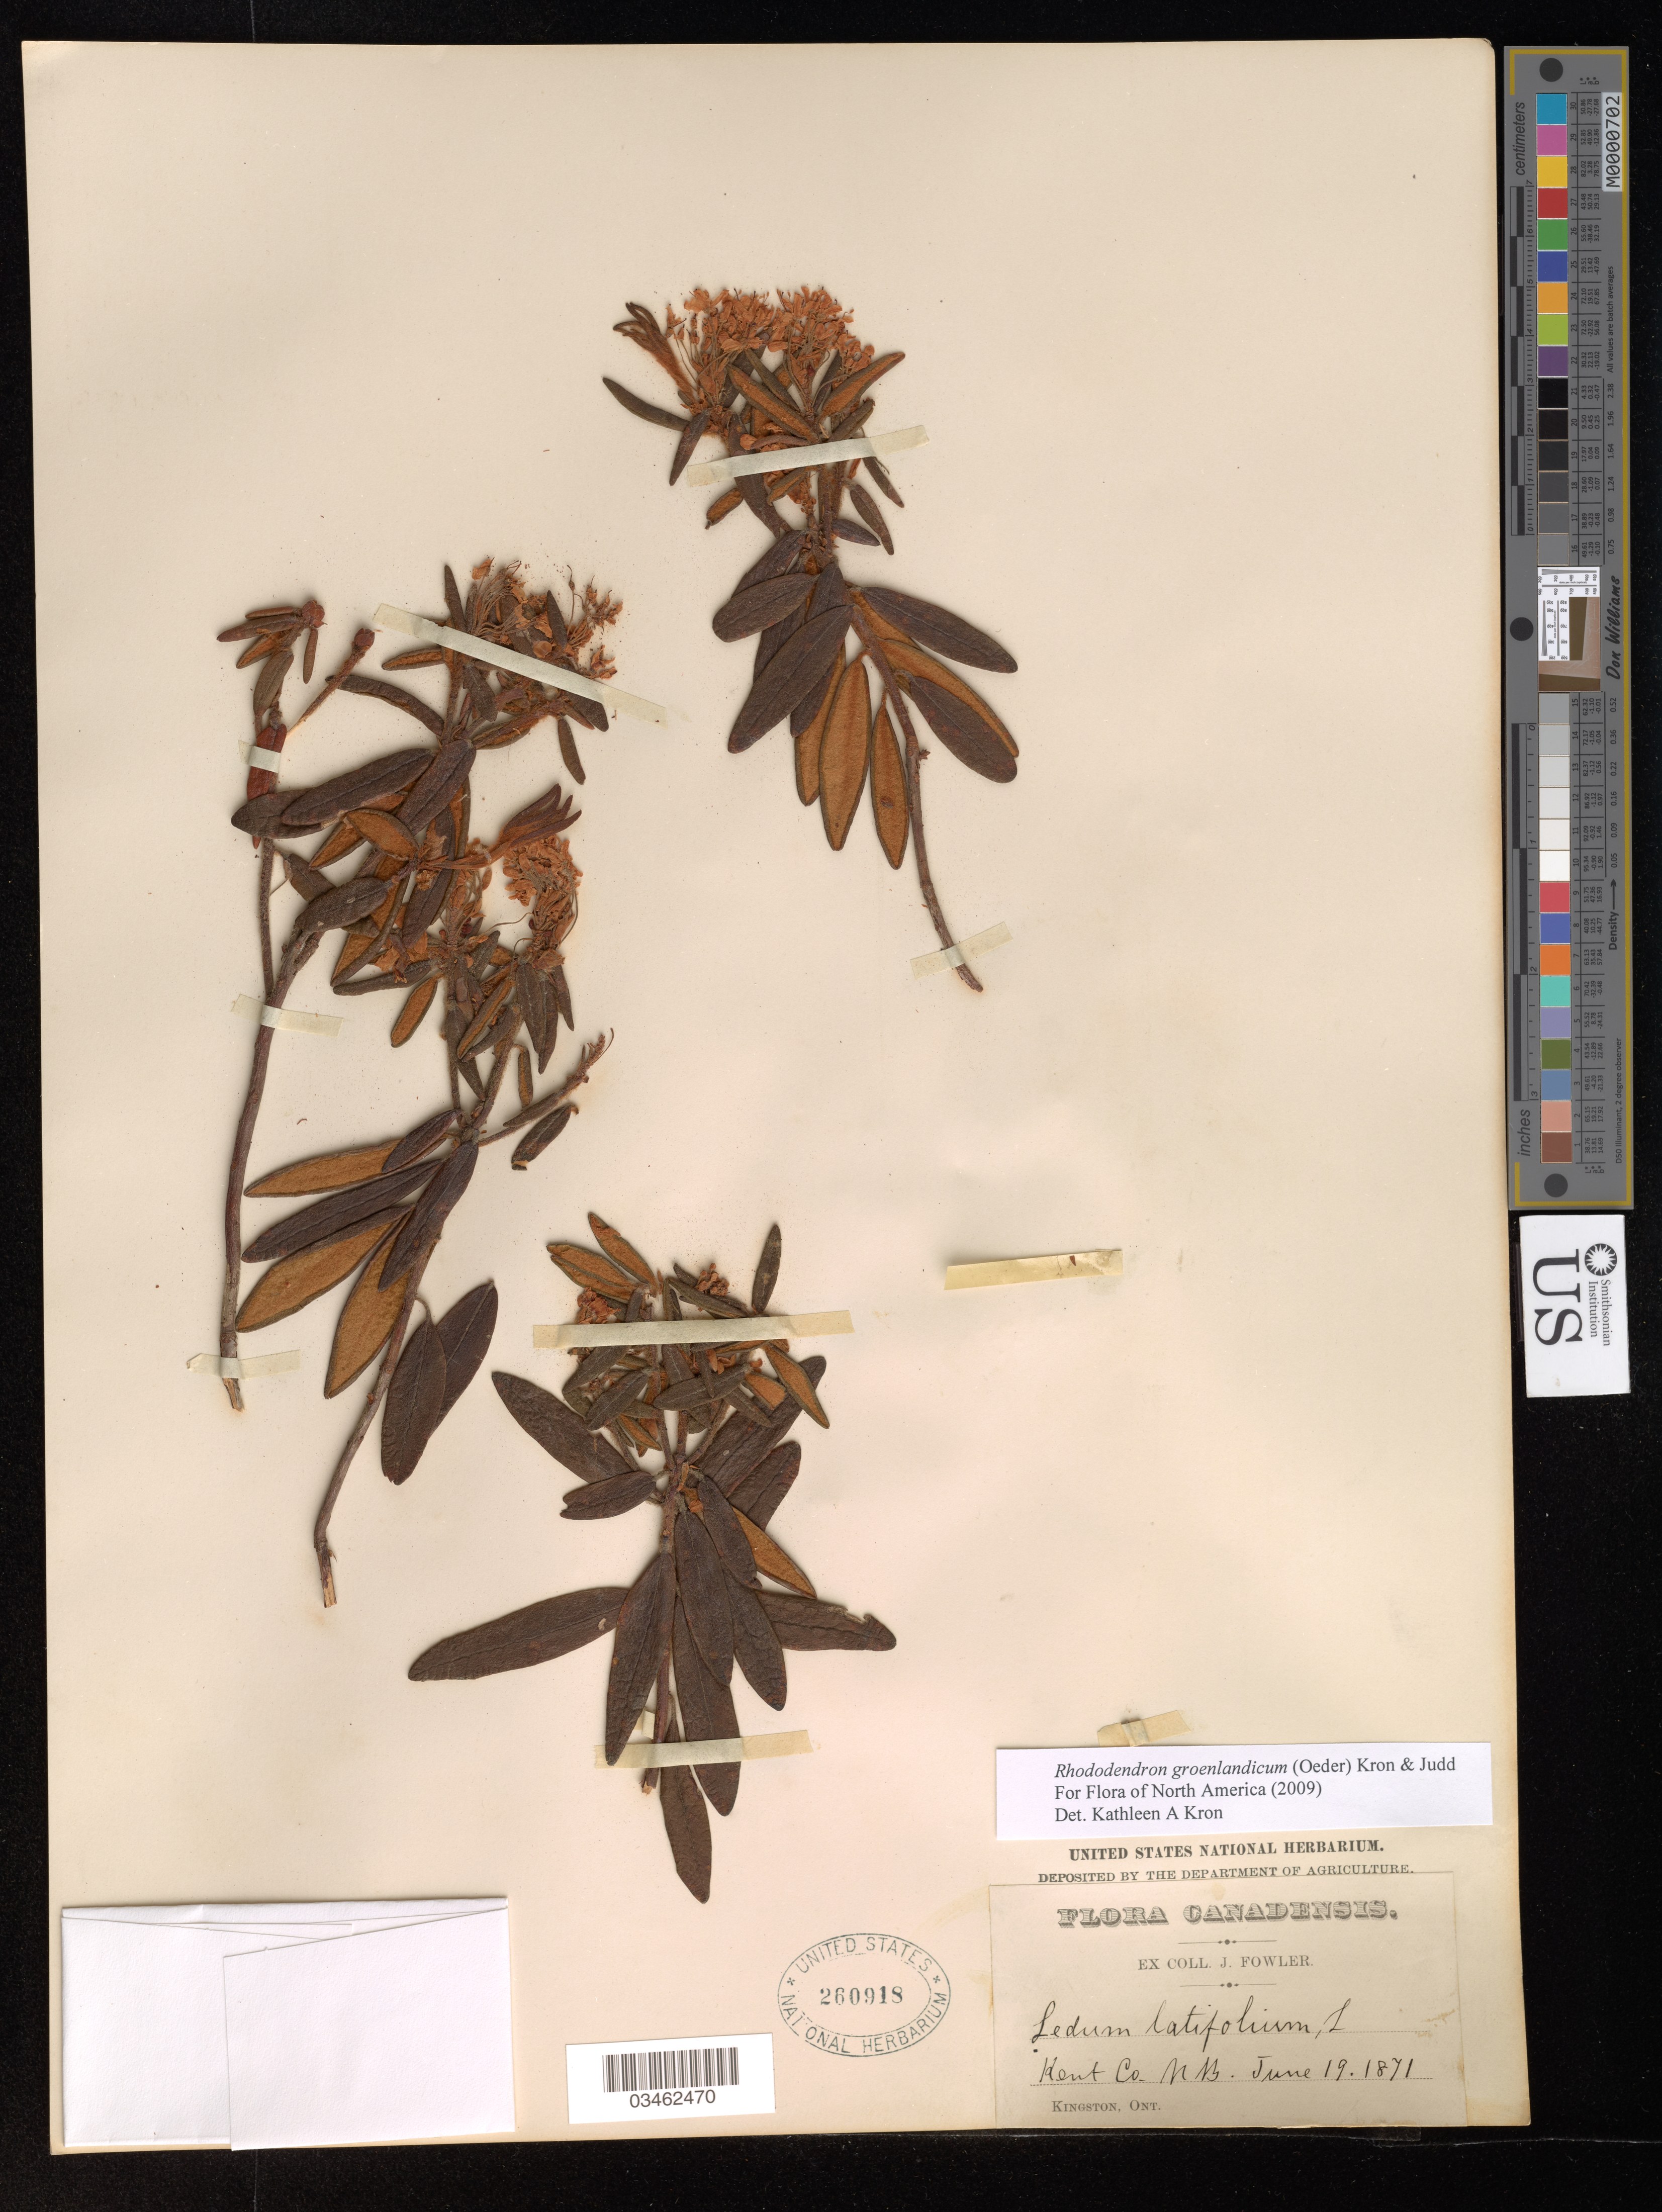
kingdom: Plantae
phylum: Tracheophyta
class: Magnoliopsida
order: Ericales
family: Ericaceae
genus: Rhododendron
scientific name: Rhododendron groenlandicum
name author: (Oeder) Kron & Judd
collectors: J. Fowler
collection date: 1871-06-19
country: Canada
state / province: New Brunswick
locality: Kent Co, NB.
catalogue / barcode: US 260918